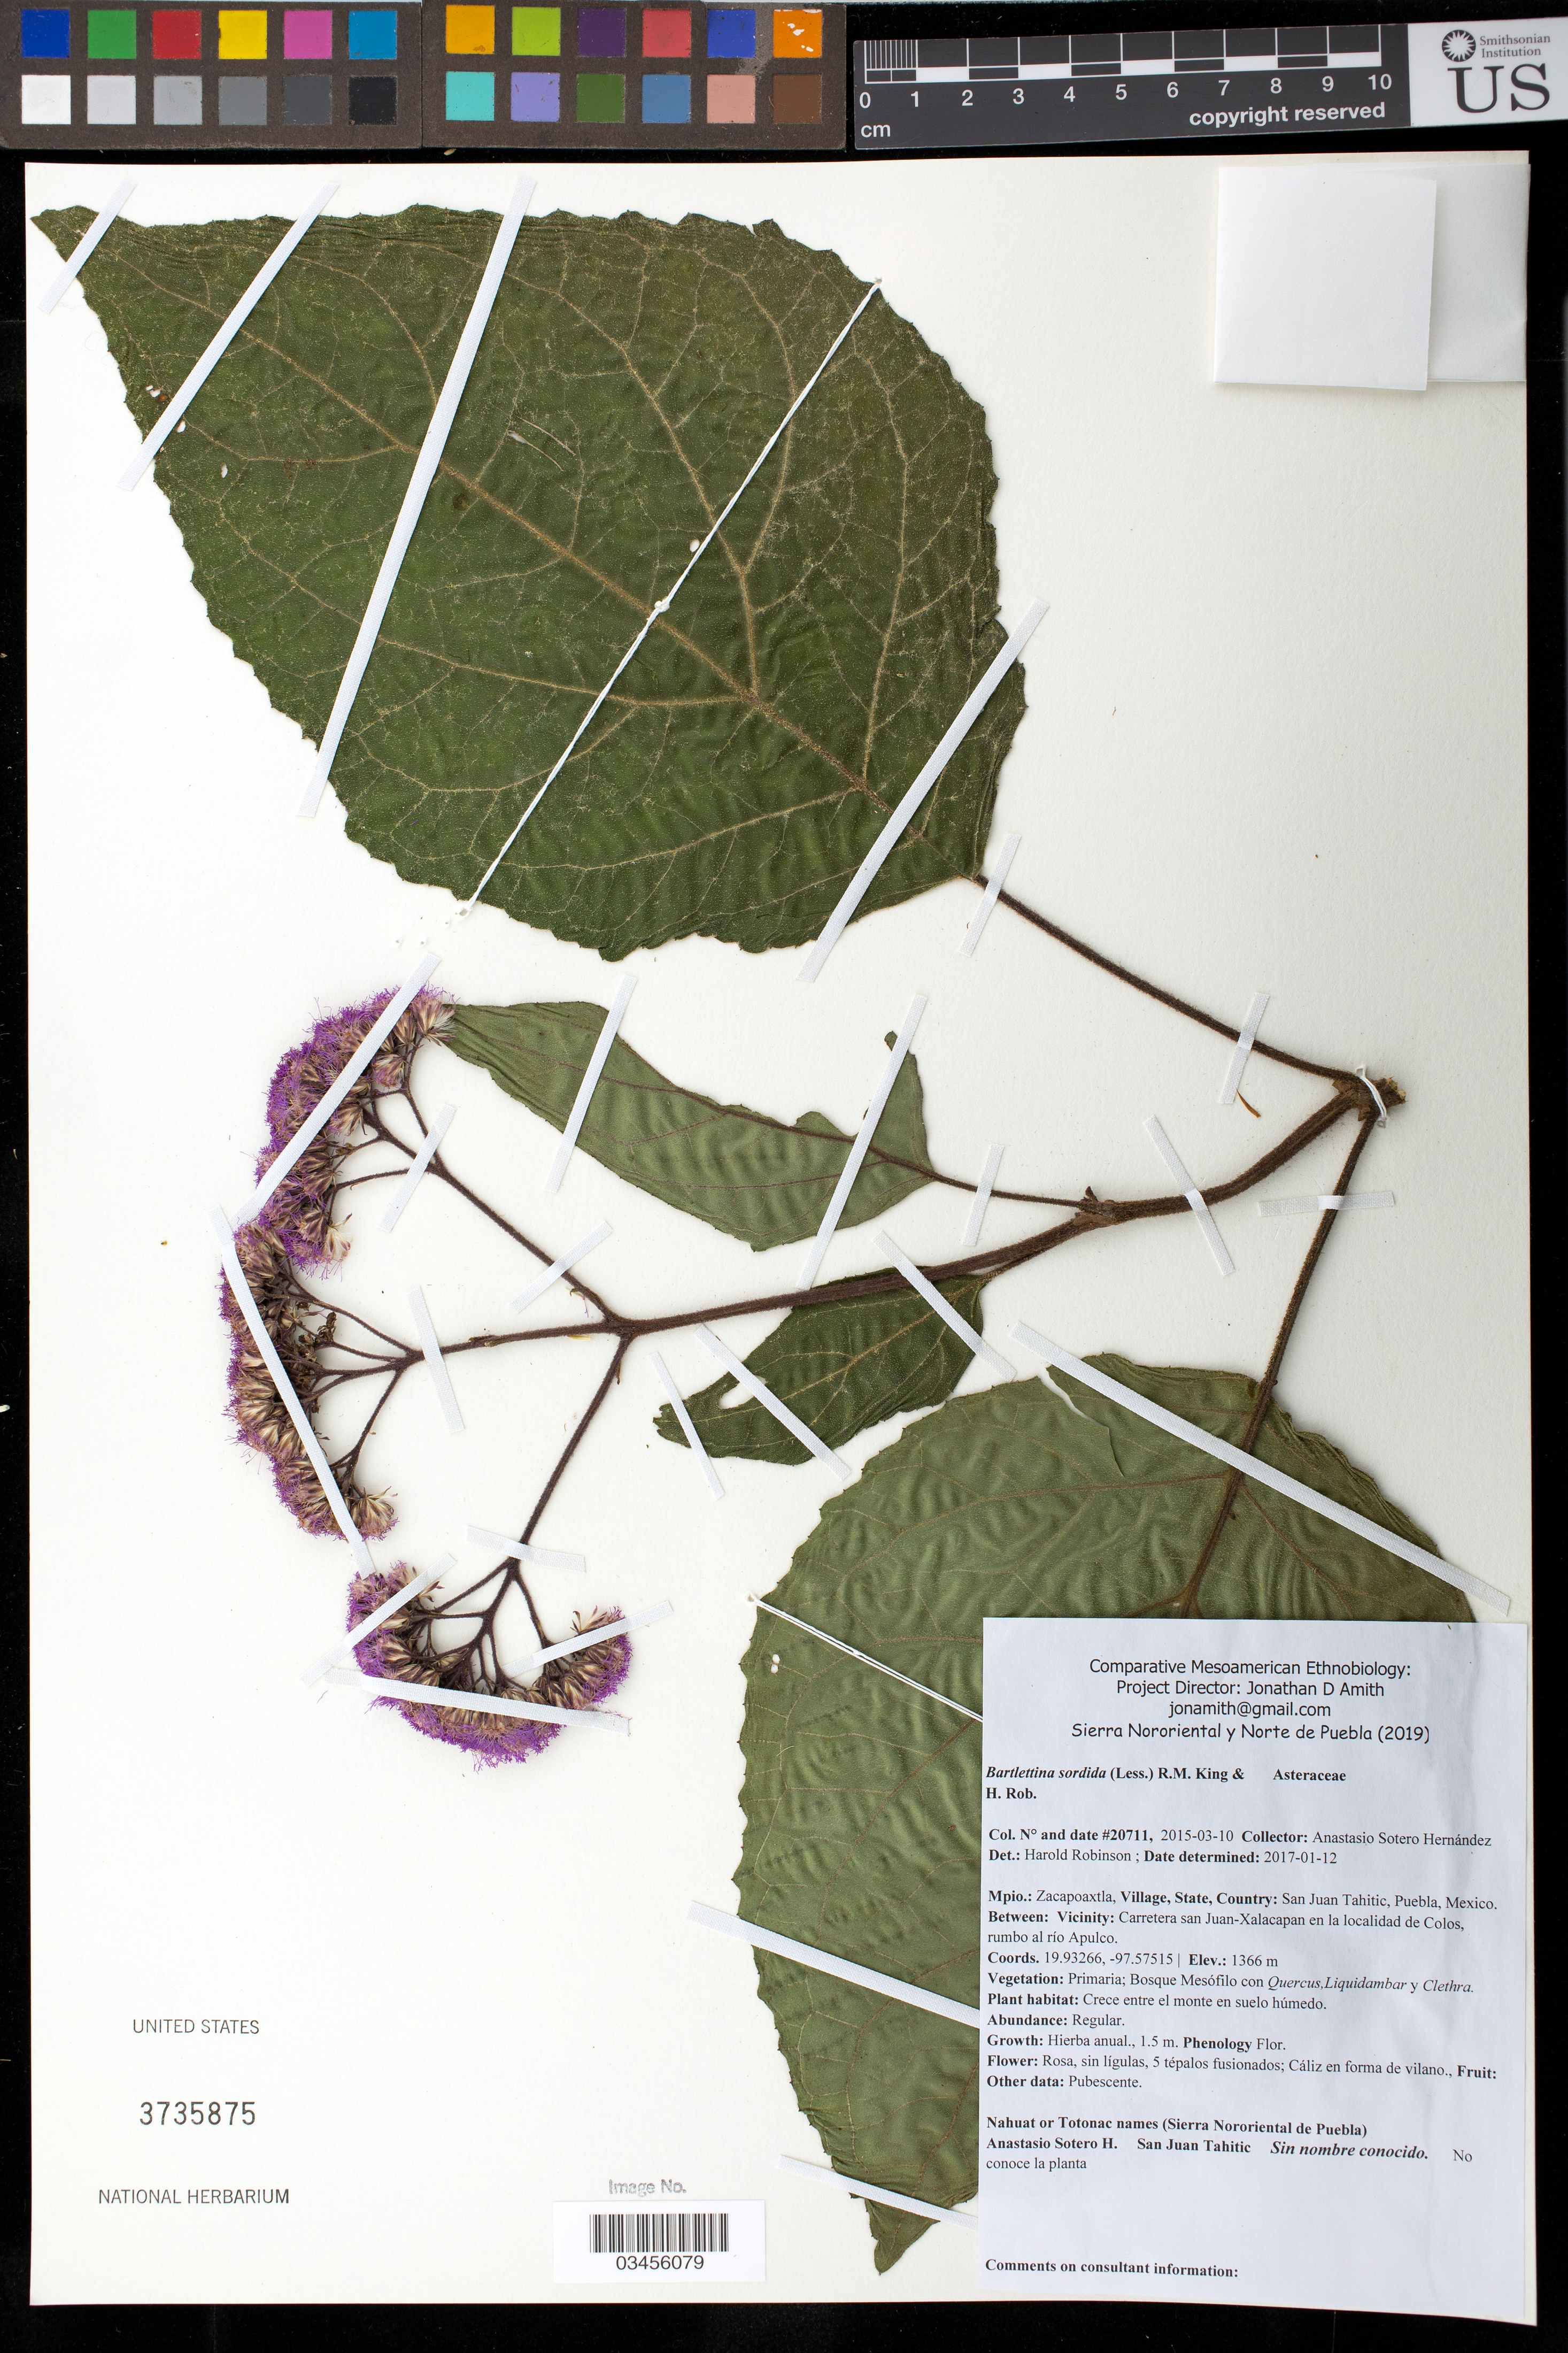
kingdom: Plantae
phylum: Tracheophyta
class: Magnoliopsida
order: Asterales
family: Asteraceae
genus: Bartlettina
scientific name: Bartlettina sordida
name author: (Less.) R.M. King & H. Rob.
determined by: Robinson, Harold E., (US)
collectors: A. Sotero H.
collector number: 20711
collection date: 2015-03-10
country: México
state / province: Puebla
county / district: Zacapoaxtla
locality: PUEBLO: San Juan Tahitic; LOCALIDAD EXACTA: Carretera san Juan-Xalacapan en la localidad de Colos, rumbo al río Apulco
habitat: Bosque mesófilo con Quercus, Liquidambar y Clethra | Crece entre el monte en suelo húmedo.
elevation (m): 1366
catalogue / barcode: US 3735875